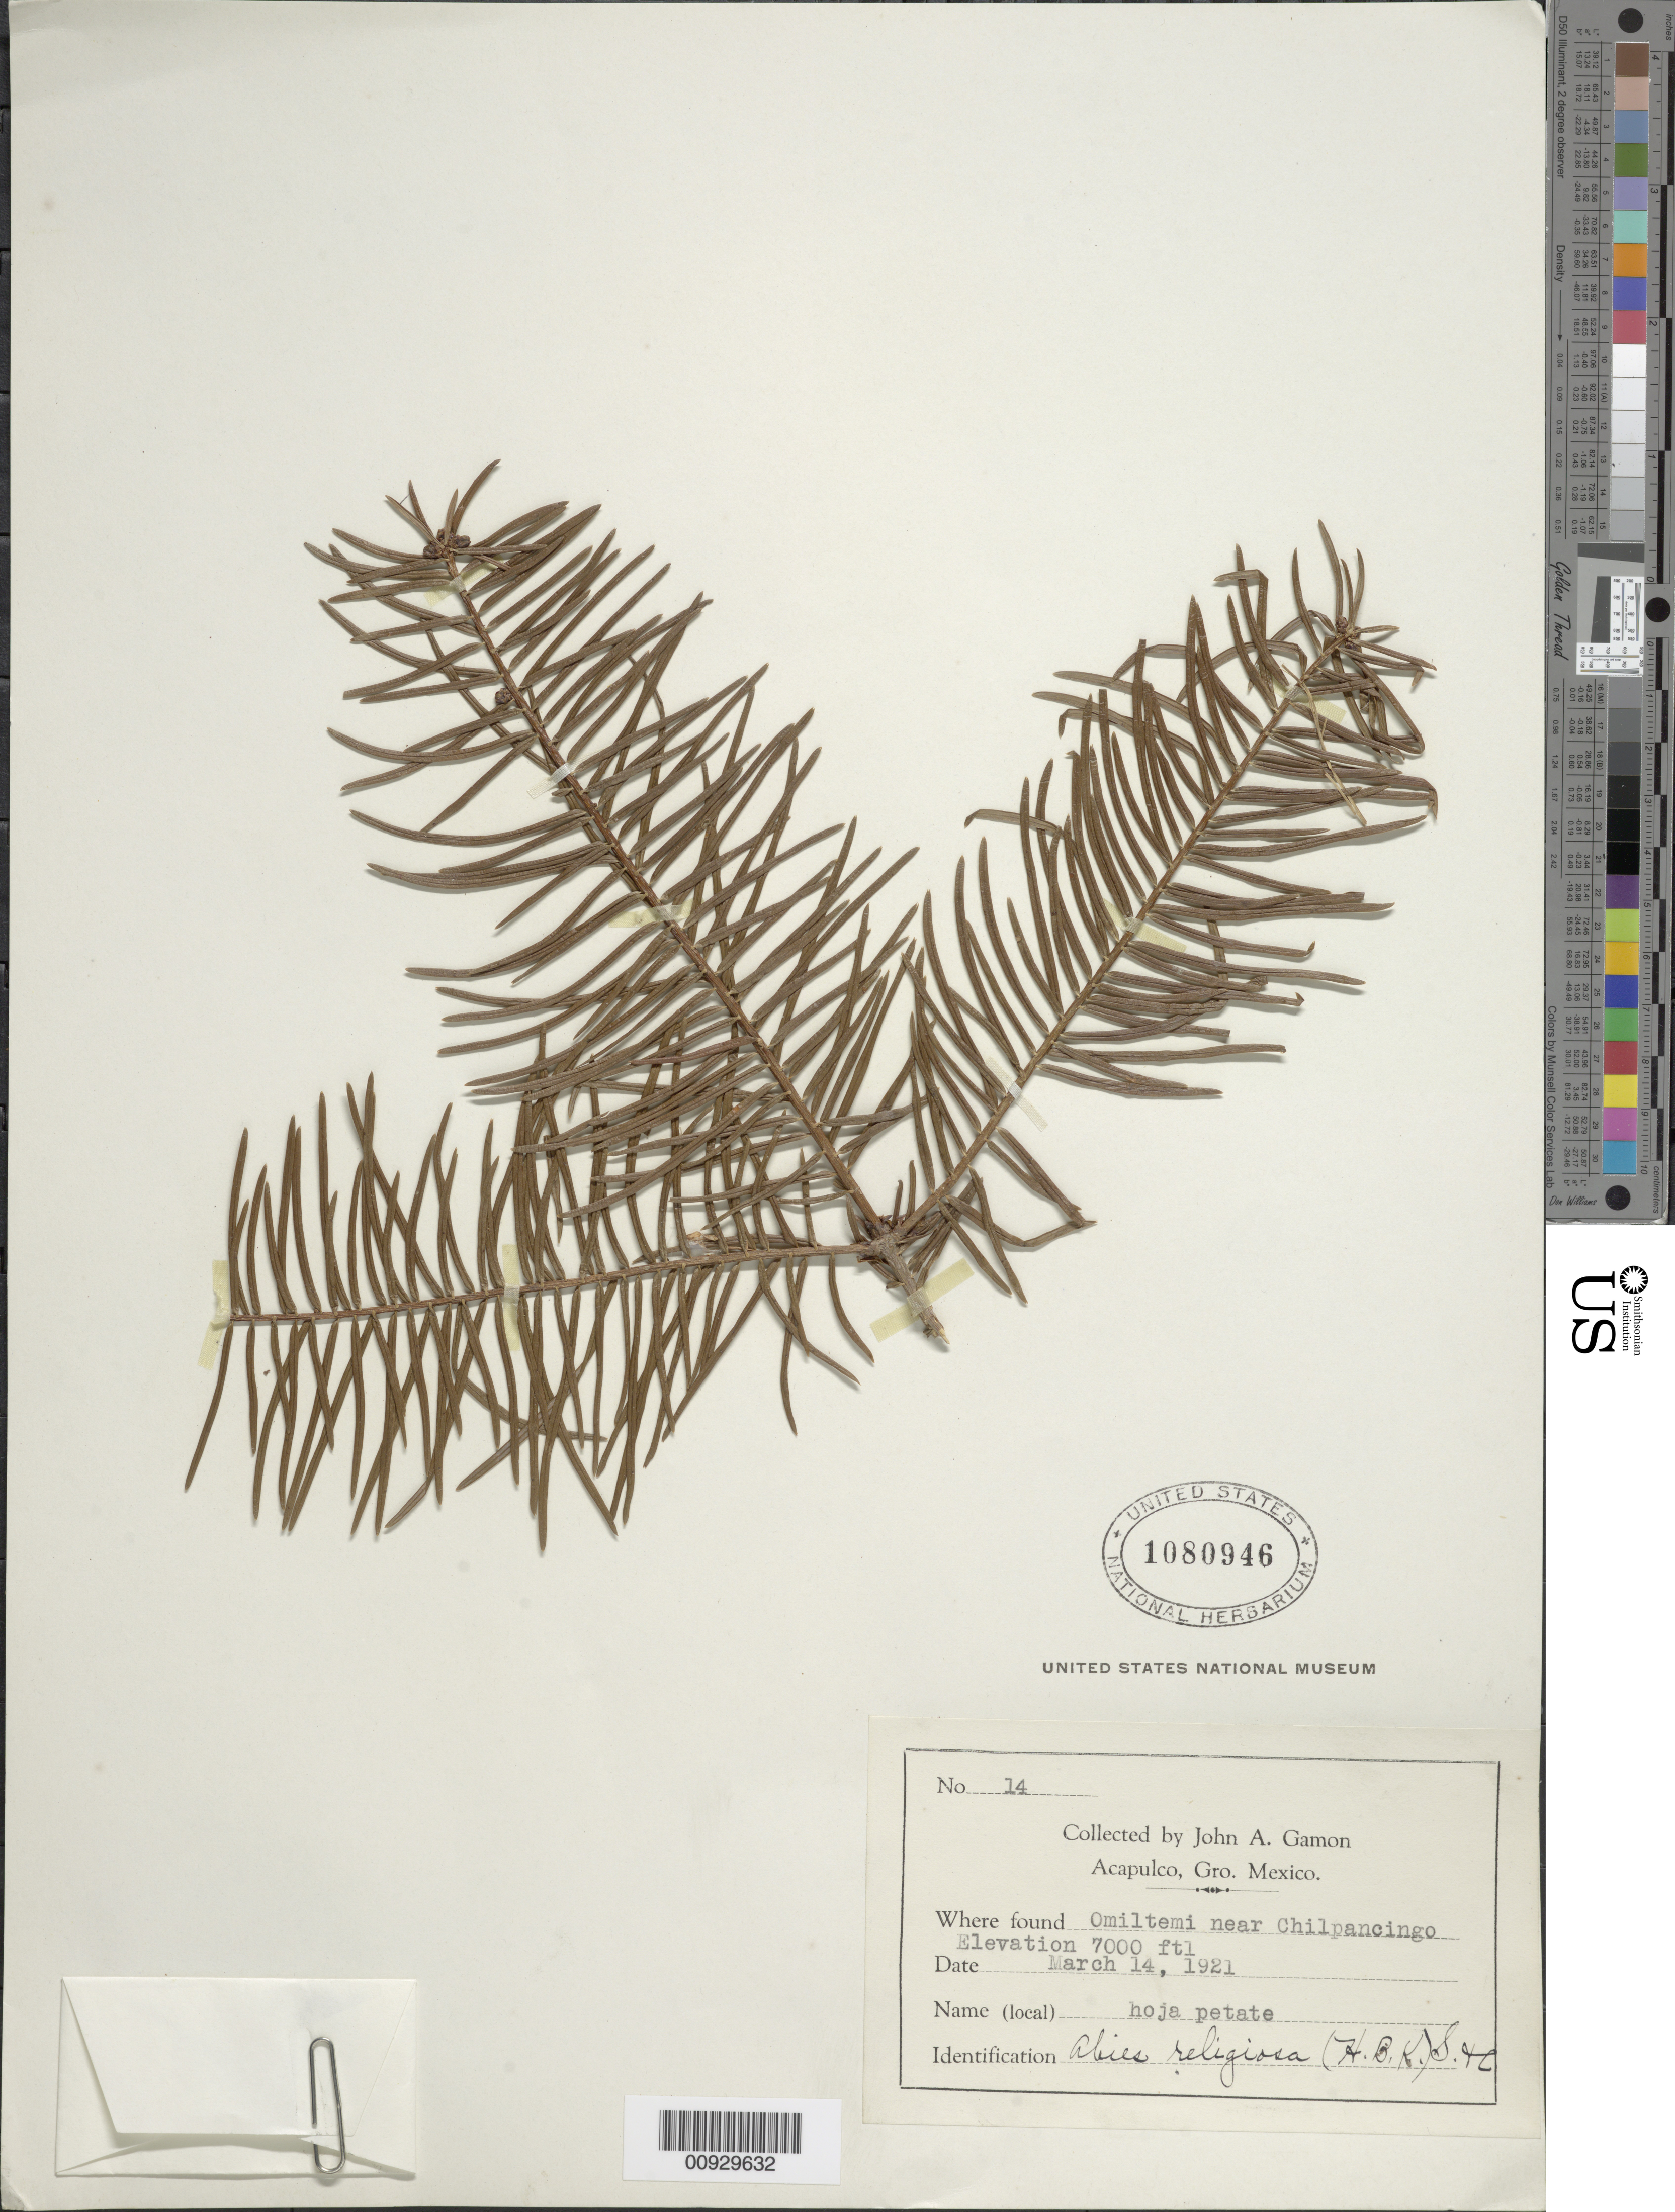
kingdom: Plantae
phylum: Tracheophyta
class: Pinopsida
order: Pinales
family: Pinaceae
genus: Abies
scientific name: Abies religiosa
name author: (Kunth) Schltdl. & Cham.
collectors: J. Gamon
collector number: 14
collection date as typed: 14 Mar 1921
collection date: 1921-03-14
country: Mexico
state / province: Guerrero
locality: Omiltemi near Chilpancingo.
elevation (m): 2134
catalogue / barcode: US 1080946